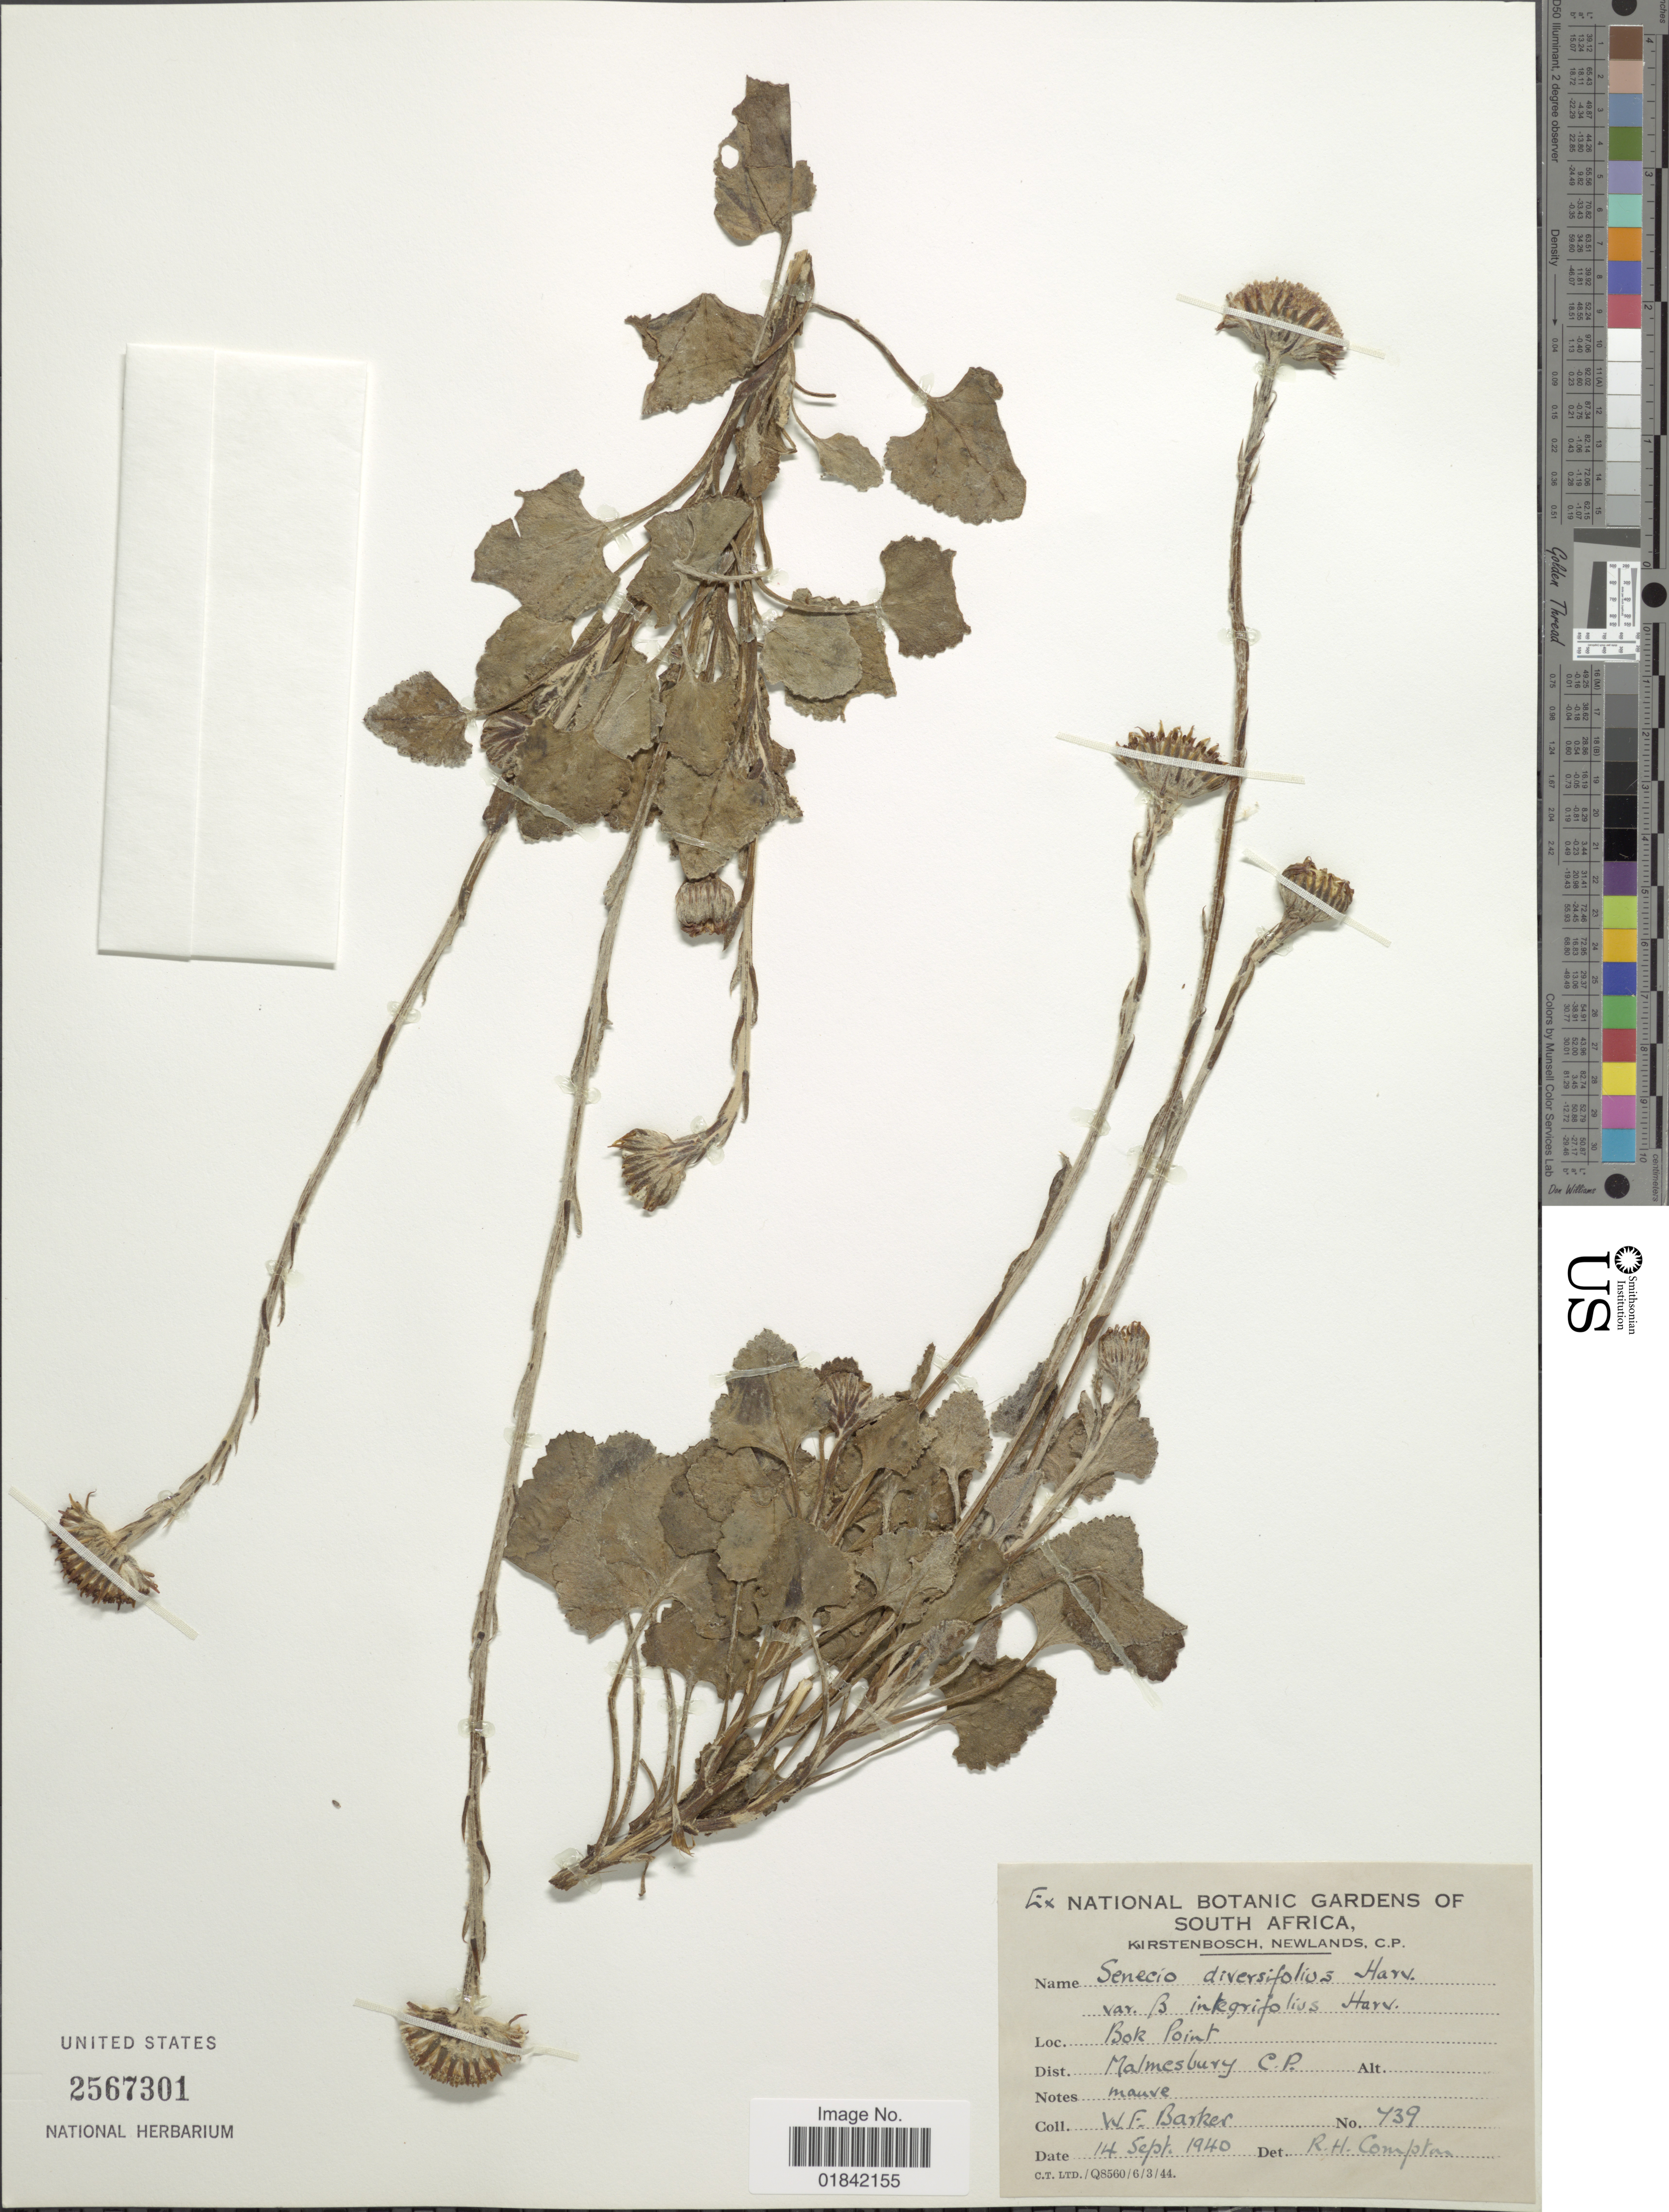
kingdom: Plantae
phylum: Tracheophyta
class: Magnoliopsida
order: Asterales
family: Asteraceae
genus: Senecio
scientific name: Senecio diversifolius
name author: Dumort.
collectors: W. F. Barker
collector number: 739*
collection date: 1940-09-14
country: South Africa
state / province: Western Cape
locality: Bok Point, Dist. Malmesburry C. P.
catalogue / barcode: US 2567301